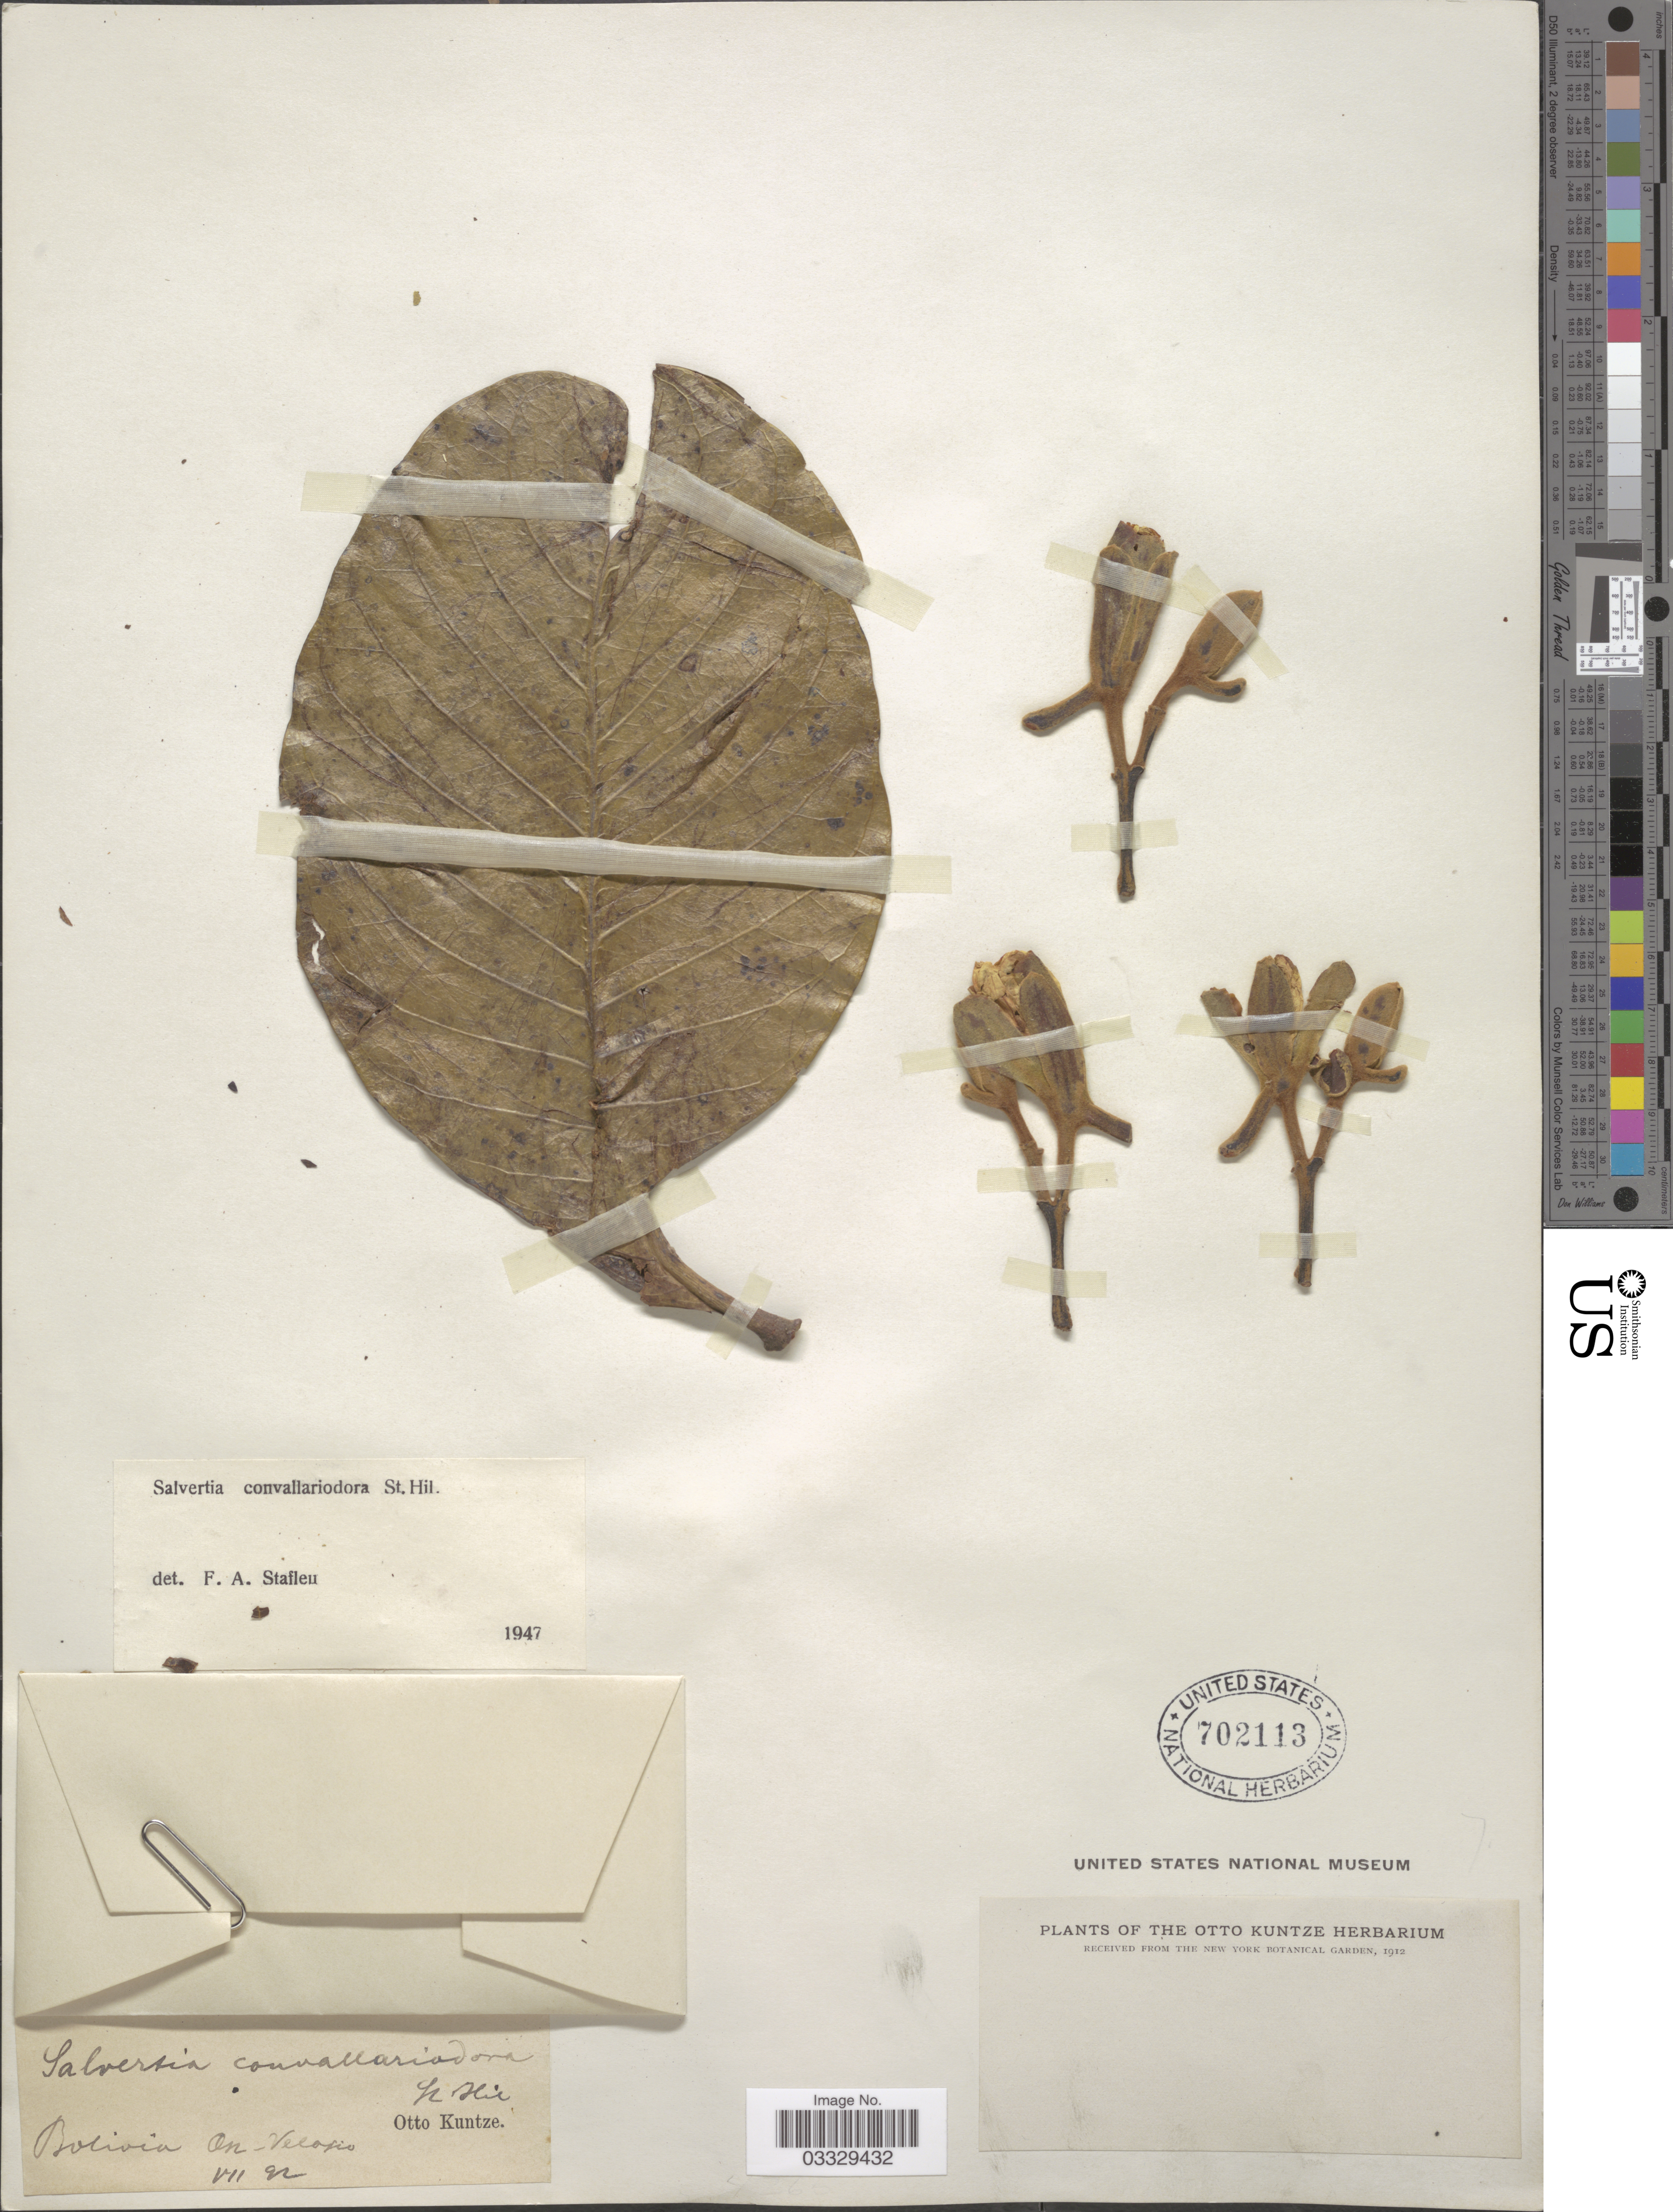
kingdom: Plantae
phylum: Tracheophyta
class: Magnoliopsida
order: Myrtales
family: Vochysiaceae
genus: Salvertia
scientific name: Salvertia convallariodora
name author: A. St.-Hil.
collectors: C.E.O. Kuntze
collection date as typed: Transcribed d/m/y: /7/92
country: Bolivia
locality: On-Velasco. [interpreted]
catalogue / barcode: US 702113